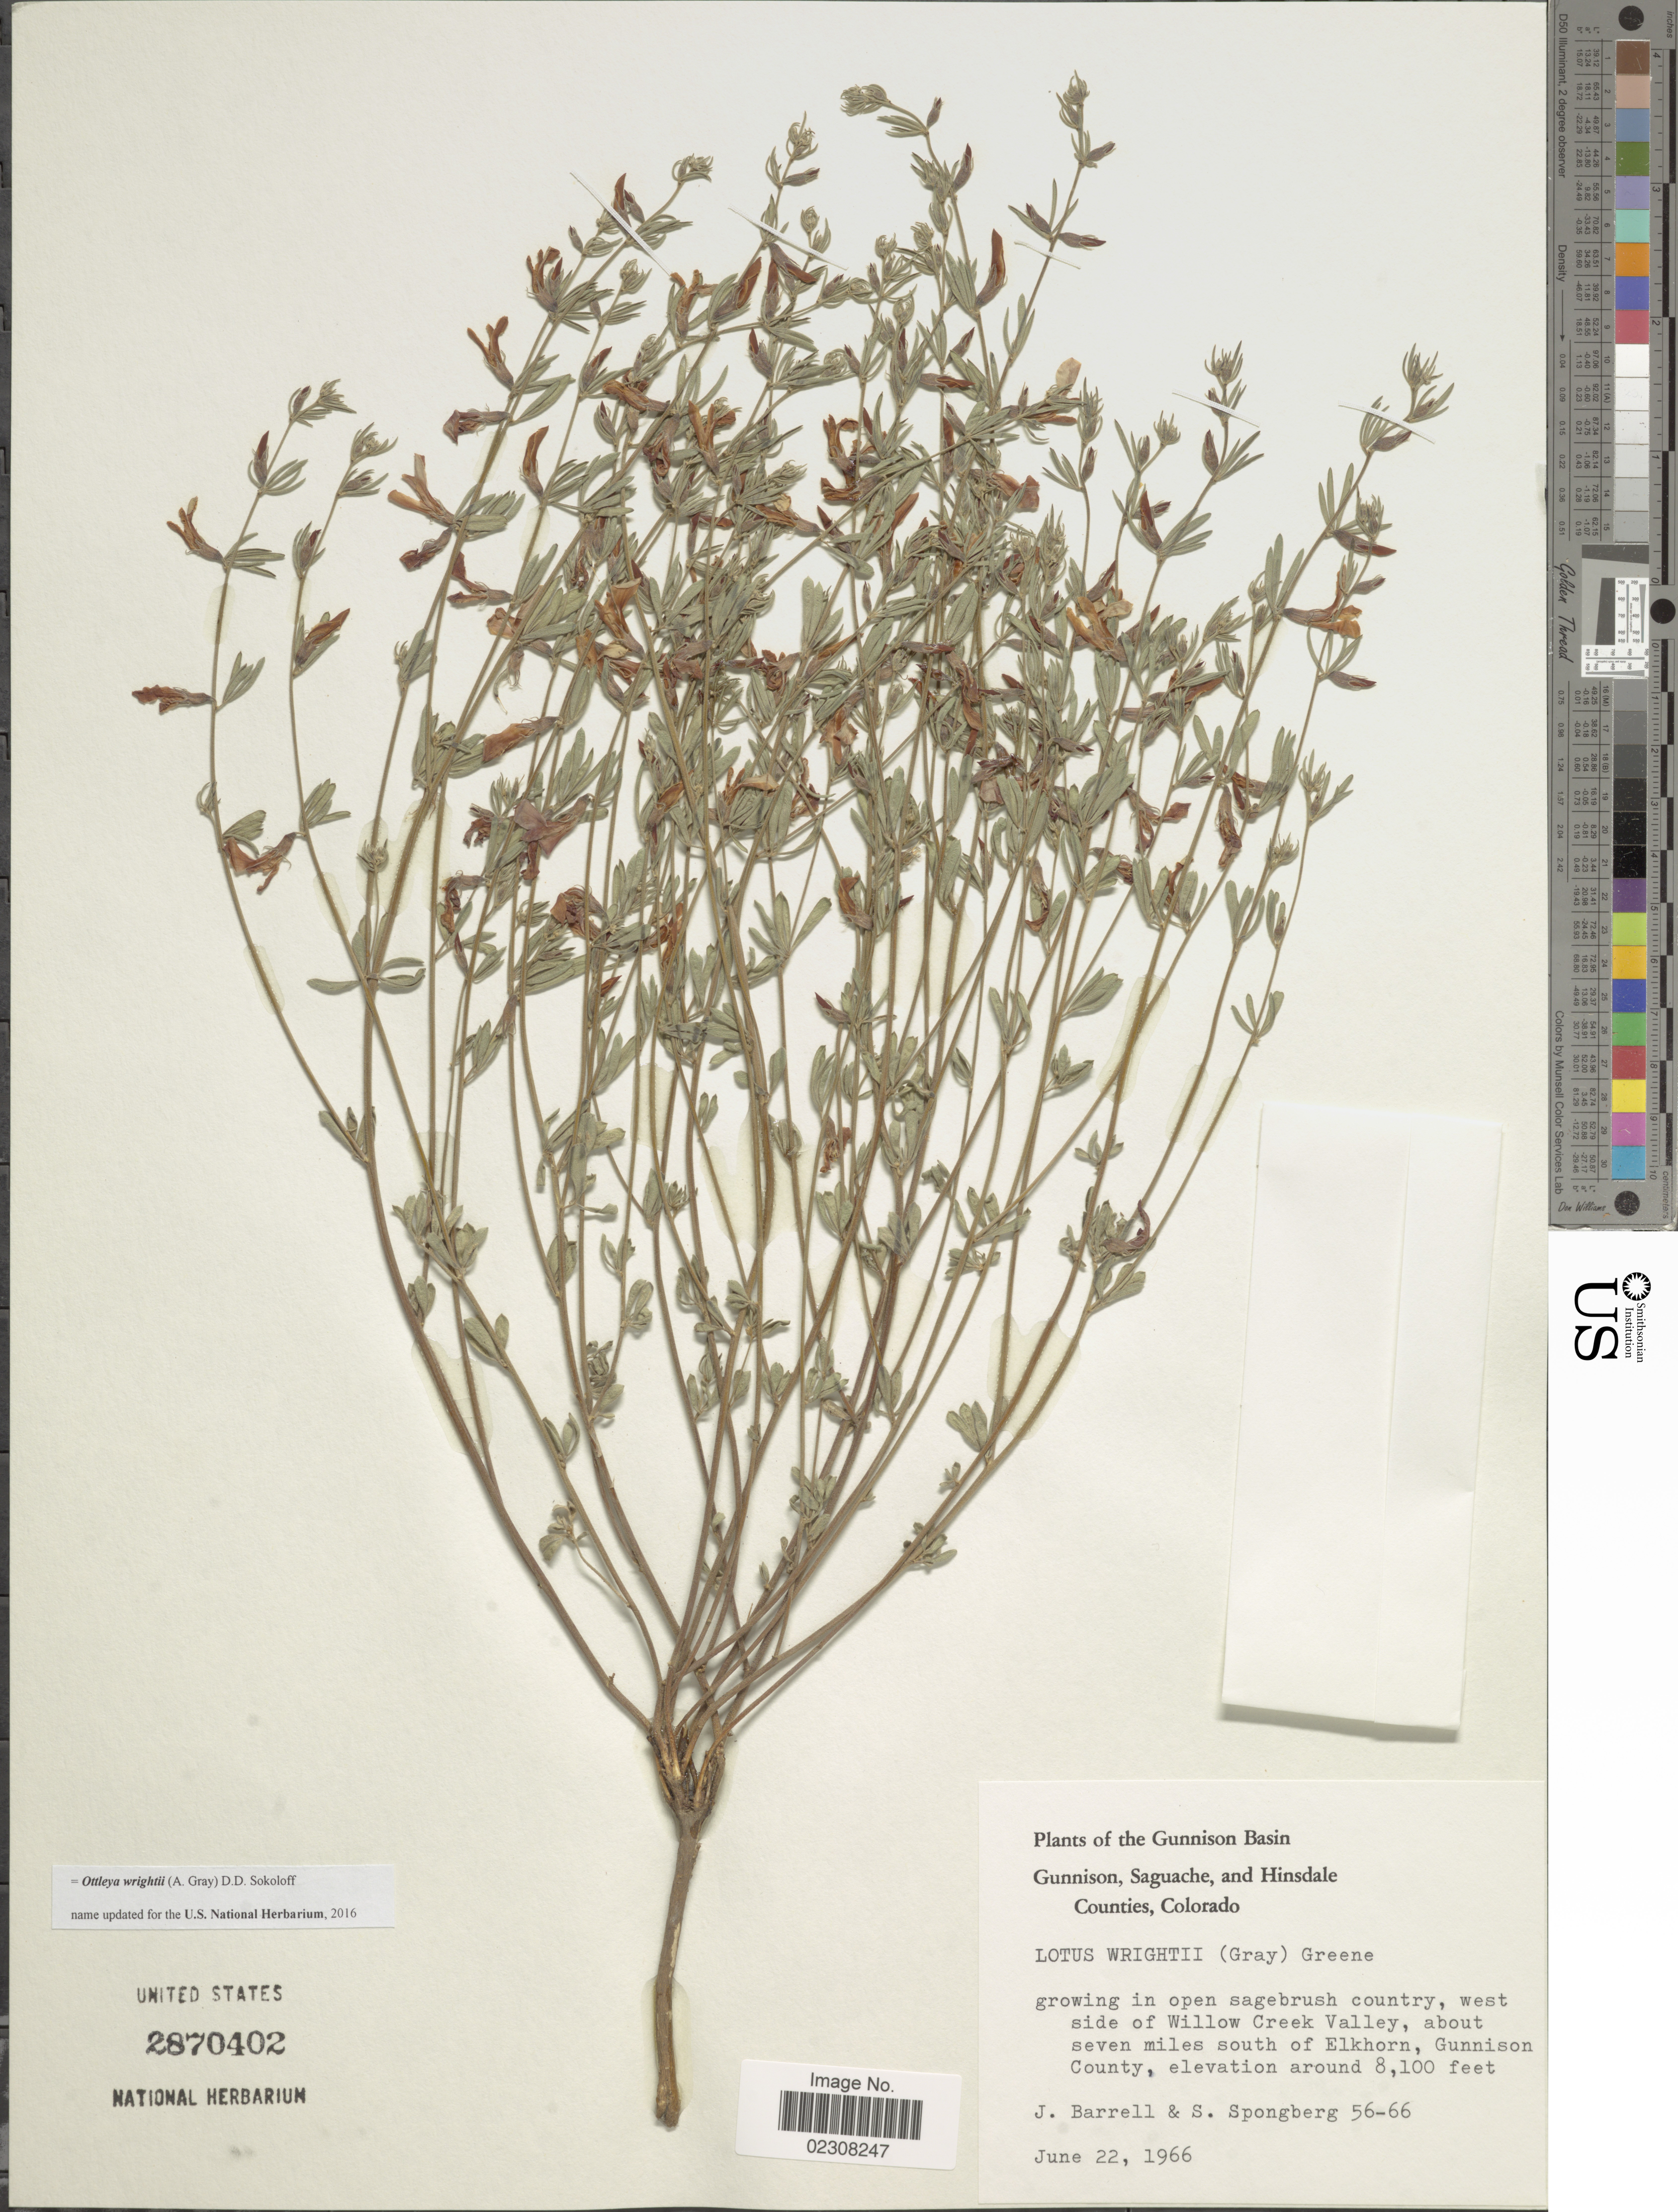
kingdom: Plantae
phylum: Tracheophyta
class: Magnoliopsida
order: Fabales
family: Fabaceae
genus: Ottleya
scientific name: Ottleya wrightii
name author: (A. Gray) D.D. Sokoloff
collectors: J. Barrell & S. A.Spongberg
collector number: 56-66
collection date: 1966-06-22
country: United States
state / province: Colorado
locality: Gunnison, Saguache, and Hinsdale counties, west side of Willow Creek Valley, about seven miles south of Elkhorn, Gunnison County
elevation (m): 2469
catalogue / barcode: US 2870402